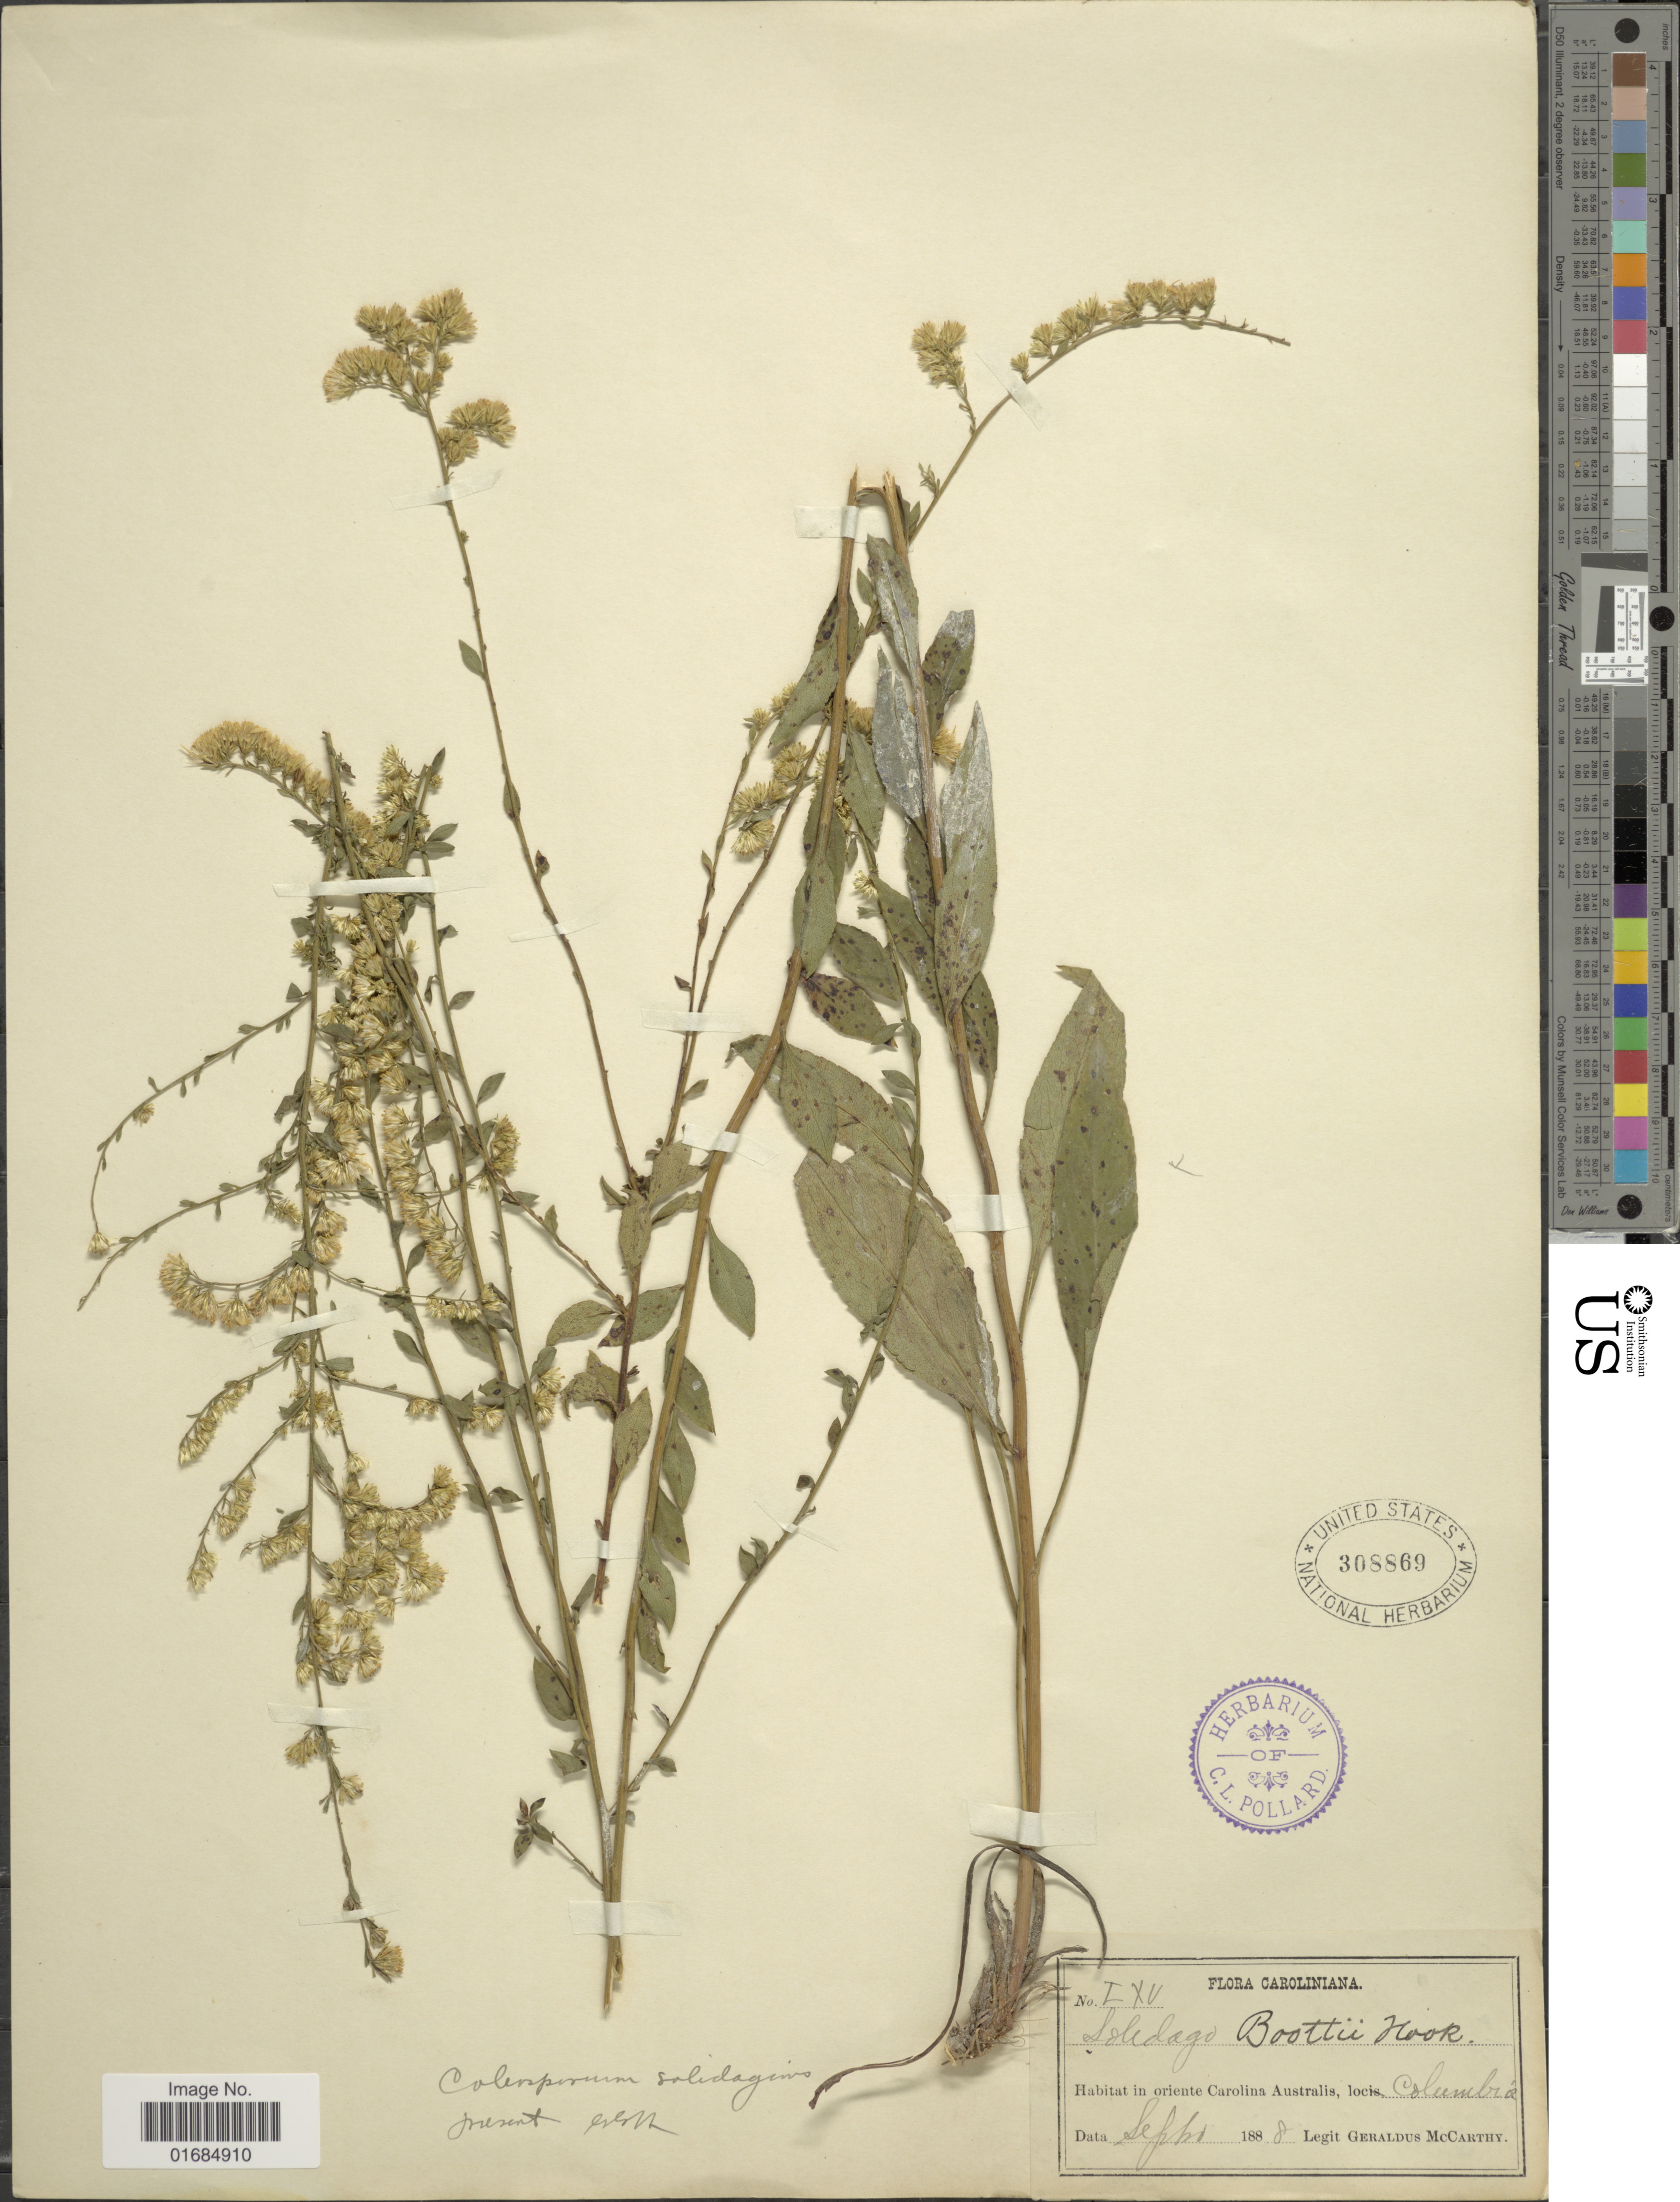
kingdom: Plantae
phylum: Tracheophyta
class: Magnoliopsida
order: Asterales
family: Asteraceae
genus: Solidago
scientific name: Solidago boottii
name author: Hook.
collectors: M. McCarthy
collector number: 15 ?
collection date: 1888-09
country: United States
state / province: South Carolina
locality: Habitata in oriente Carolina Australis, Locis Columbia.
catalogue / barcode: US 308869